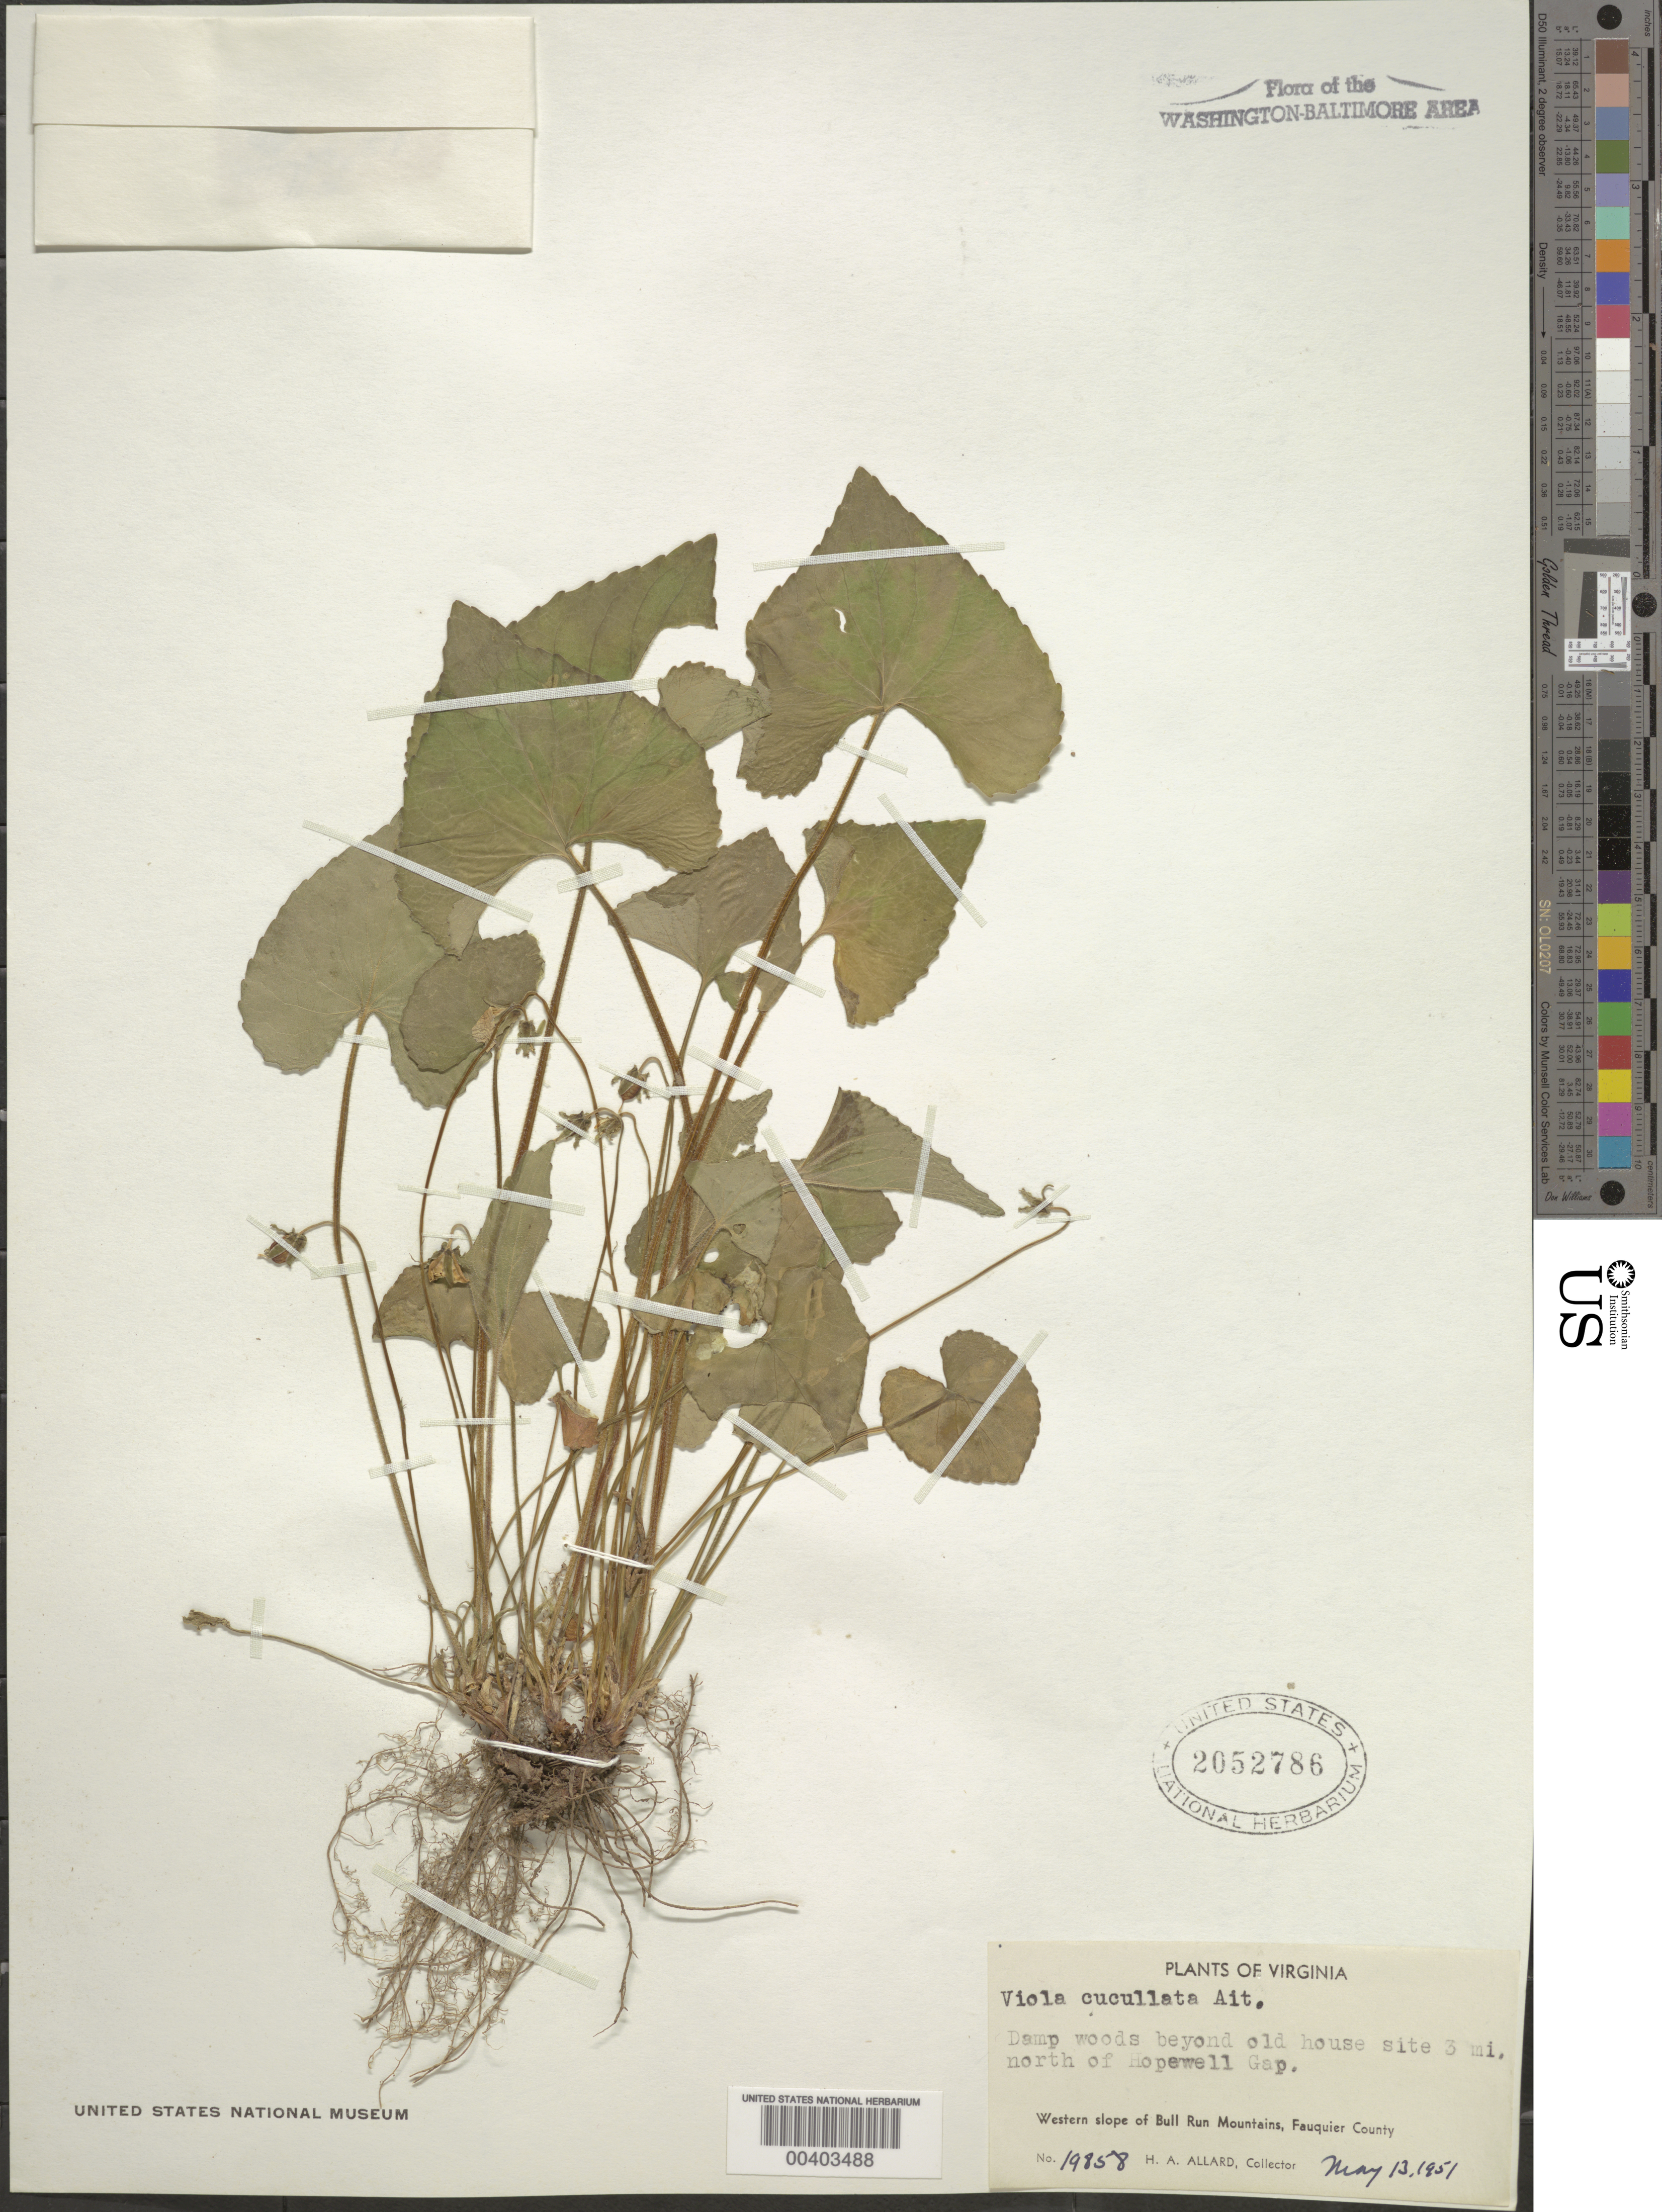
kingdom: Plantae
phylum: Tracheophyta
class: Magnoliopsida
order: Malpighiales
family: Violaceae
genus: Viola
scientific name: Viola cucullata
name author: Aiton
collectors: H. A. Allard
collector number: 19858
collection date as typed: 13 May 1951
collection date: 1951-05-13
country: United States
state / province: Virginia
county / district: Fauquier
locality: North of Hopewell Gap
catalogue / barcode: US 2052786